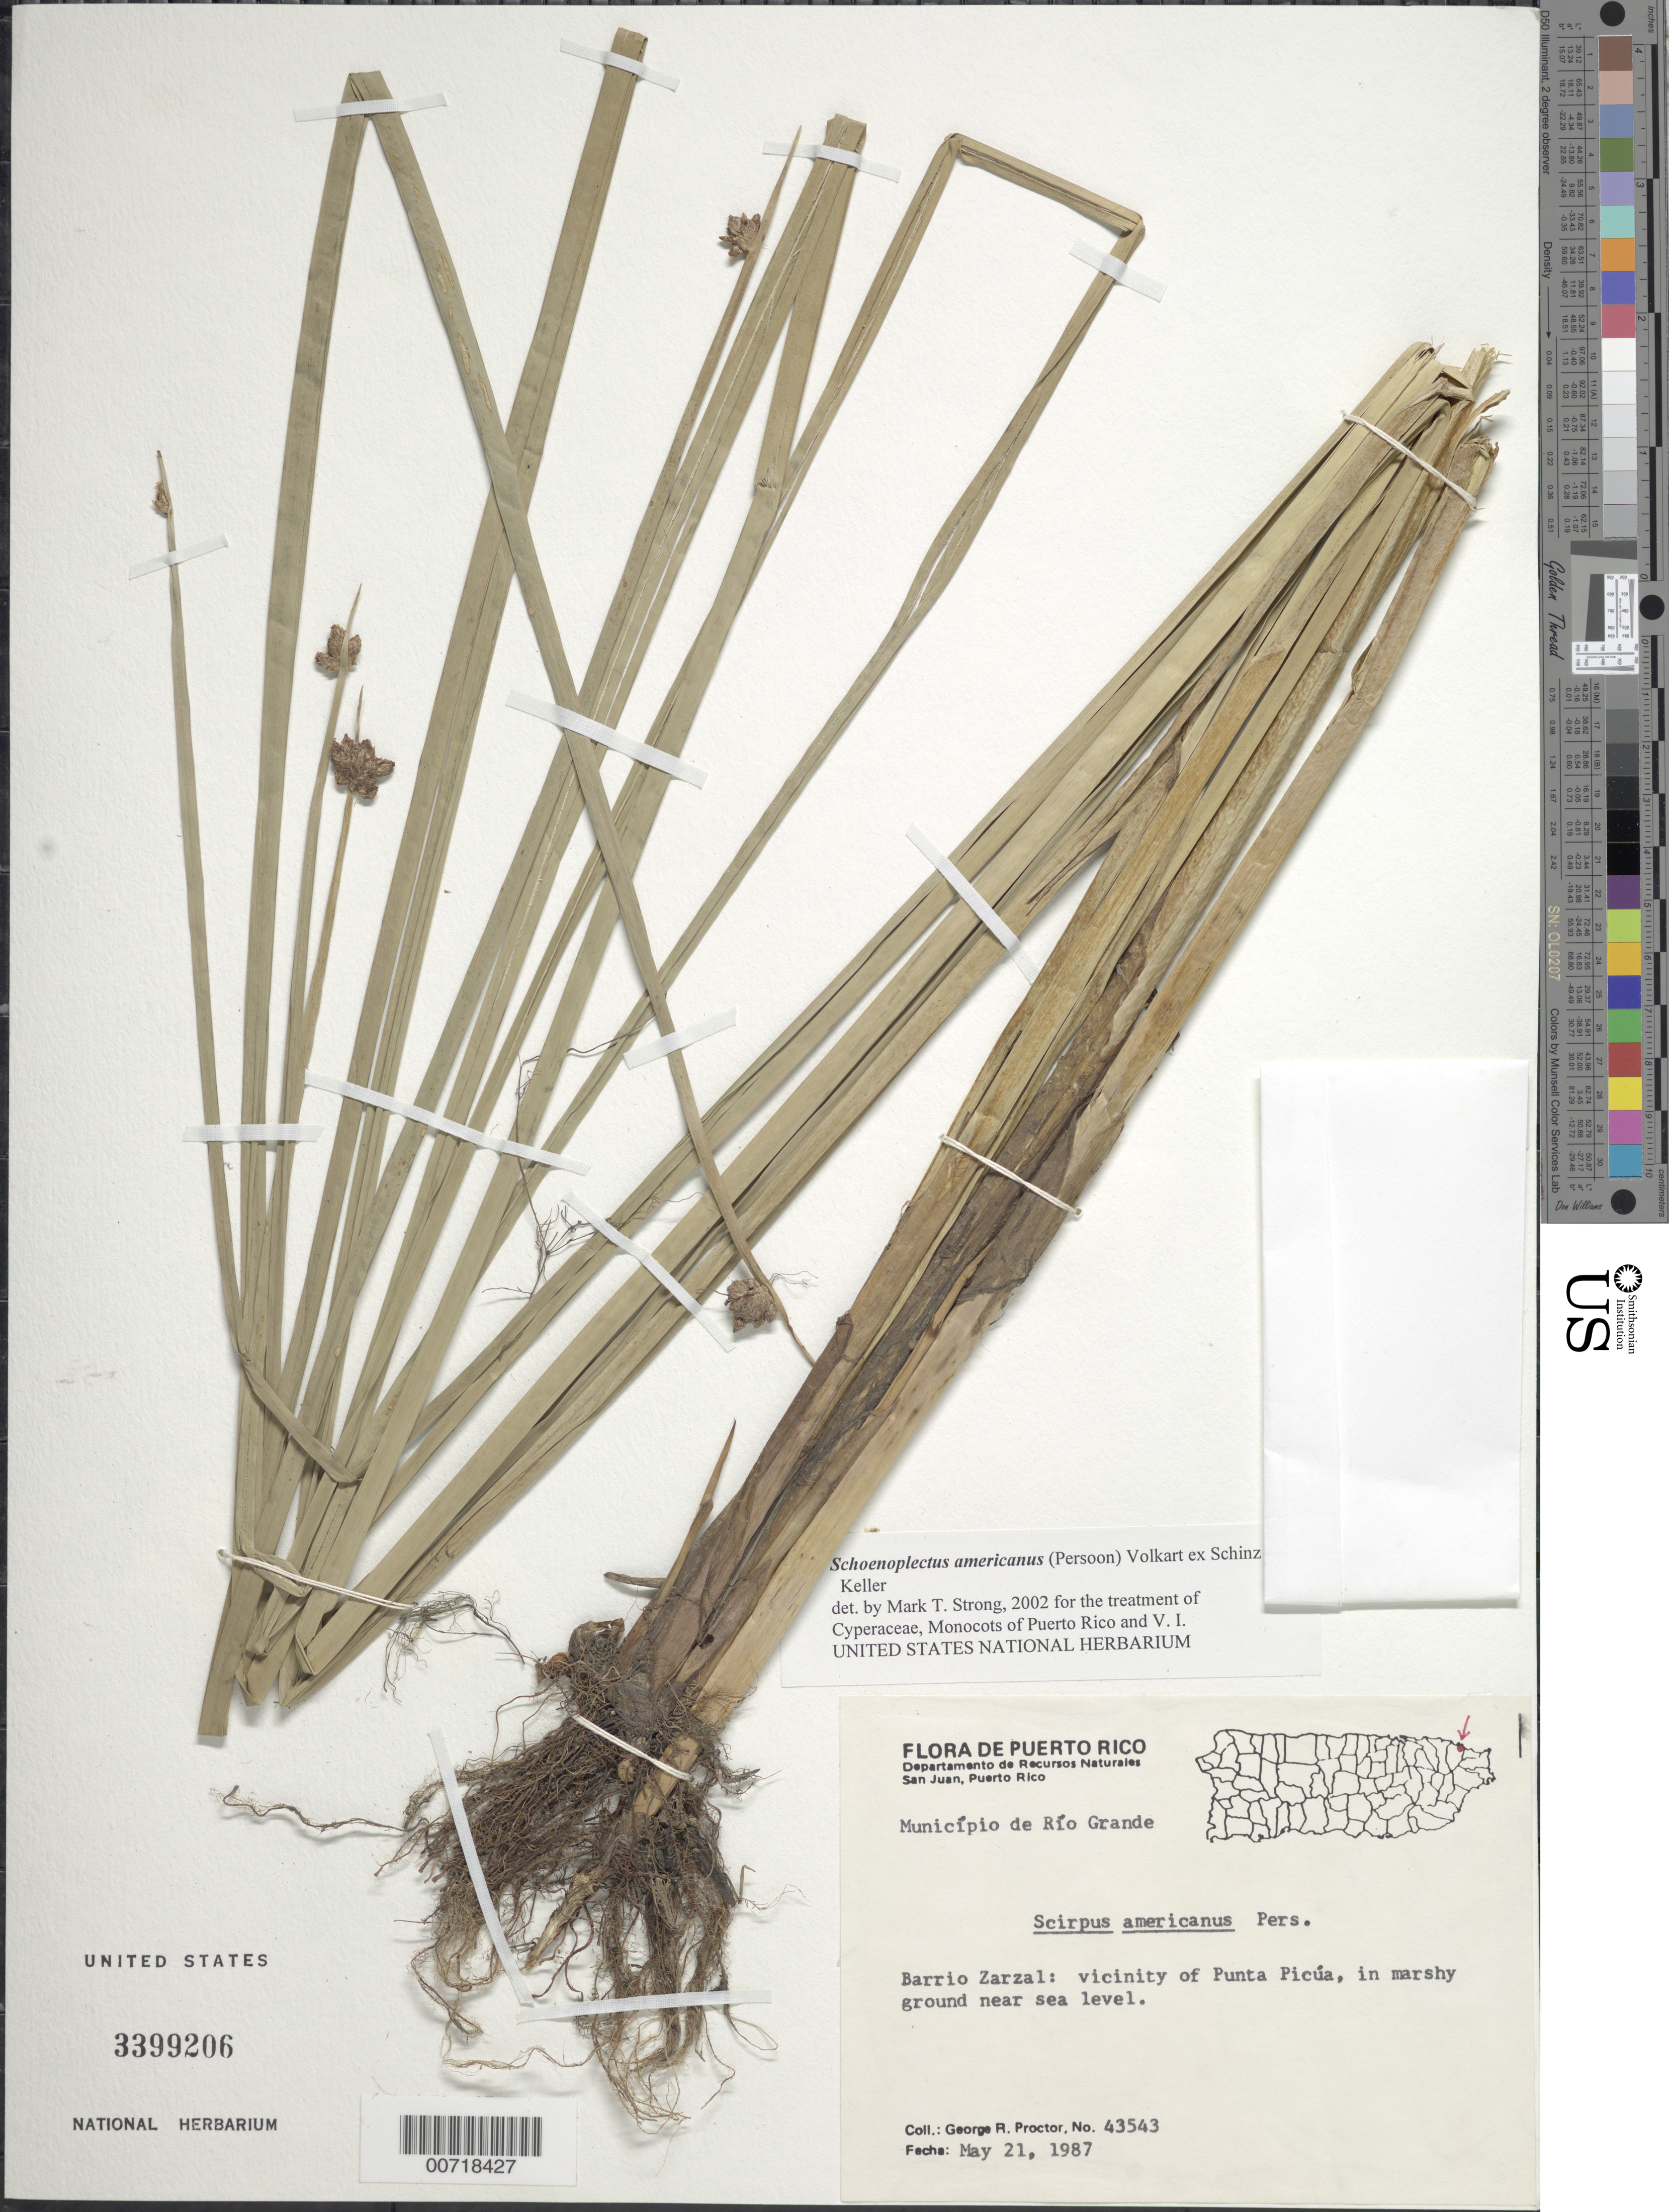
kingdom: Plantae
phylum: Tracheophyta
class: Liliopsida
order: Poales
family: Cyperaceae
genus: Schoenoplectus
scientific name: Schoenoplectus americanus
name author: (Pers.) Volkart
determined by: Strong, M. T., (US), Smithsonian Institution - National Museum of Natural History (UNITED STATES)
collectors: G. R. Proctor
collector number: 43543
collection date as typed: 21 May 1987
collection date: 1987-05-21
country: Puerto Rico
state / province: Río Grande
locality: Río Grande: Barrio Zarzal, vicinity of Punta Picúa.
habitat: In marshy ground near sea level.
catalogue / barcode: US 3399206